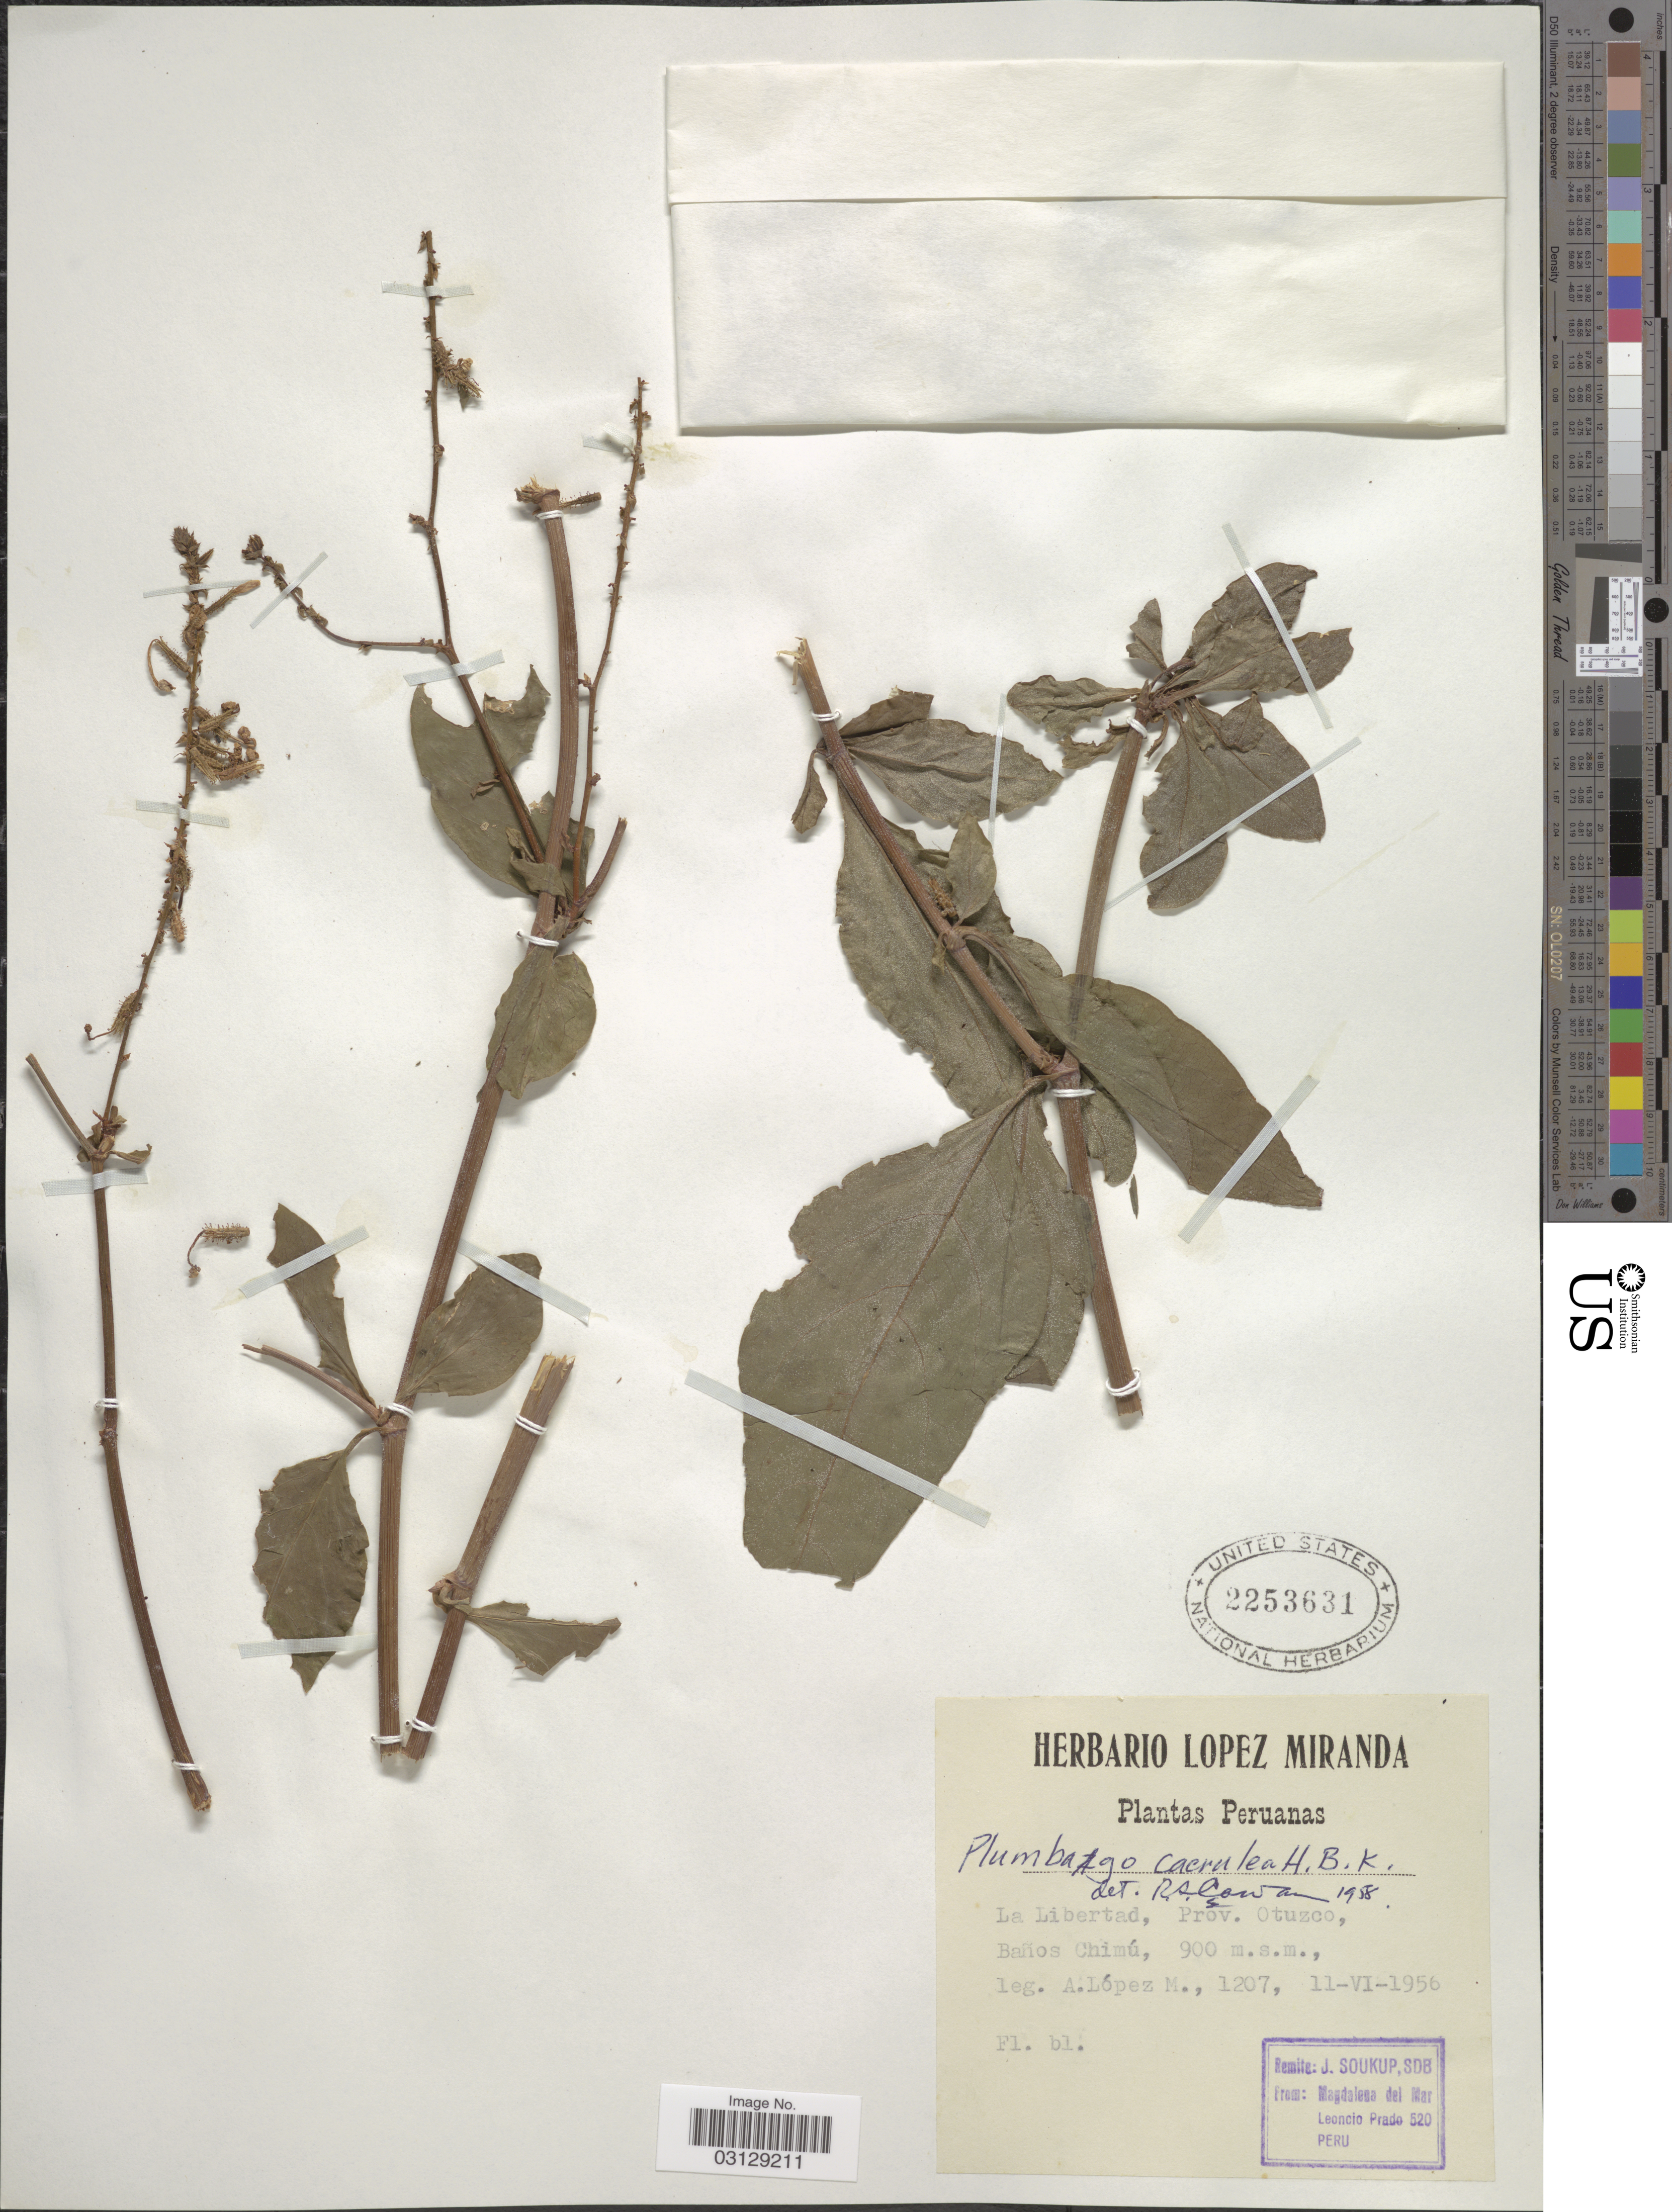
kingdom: Plantae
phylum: Tracheophyta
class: Magnoliopsida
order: Caryophyllales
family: Plumbaginaceae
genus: Plumbago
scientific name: Plumbago coerulea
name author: Auct.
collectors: A. López M.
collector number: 1207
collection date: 1956-06-11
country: Peru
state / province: La Libertad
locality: Prov. Otuzco, Baños Chimú.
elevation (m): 900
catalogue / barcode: US 2253631